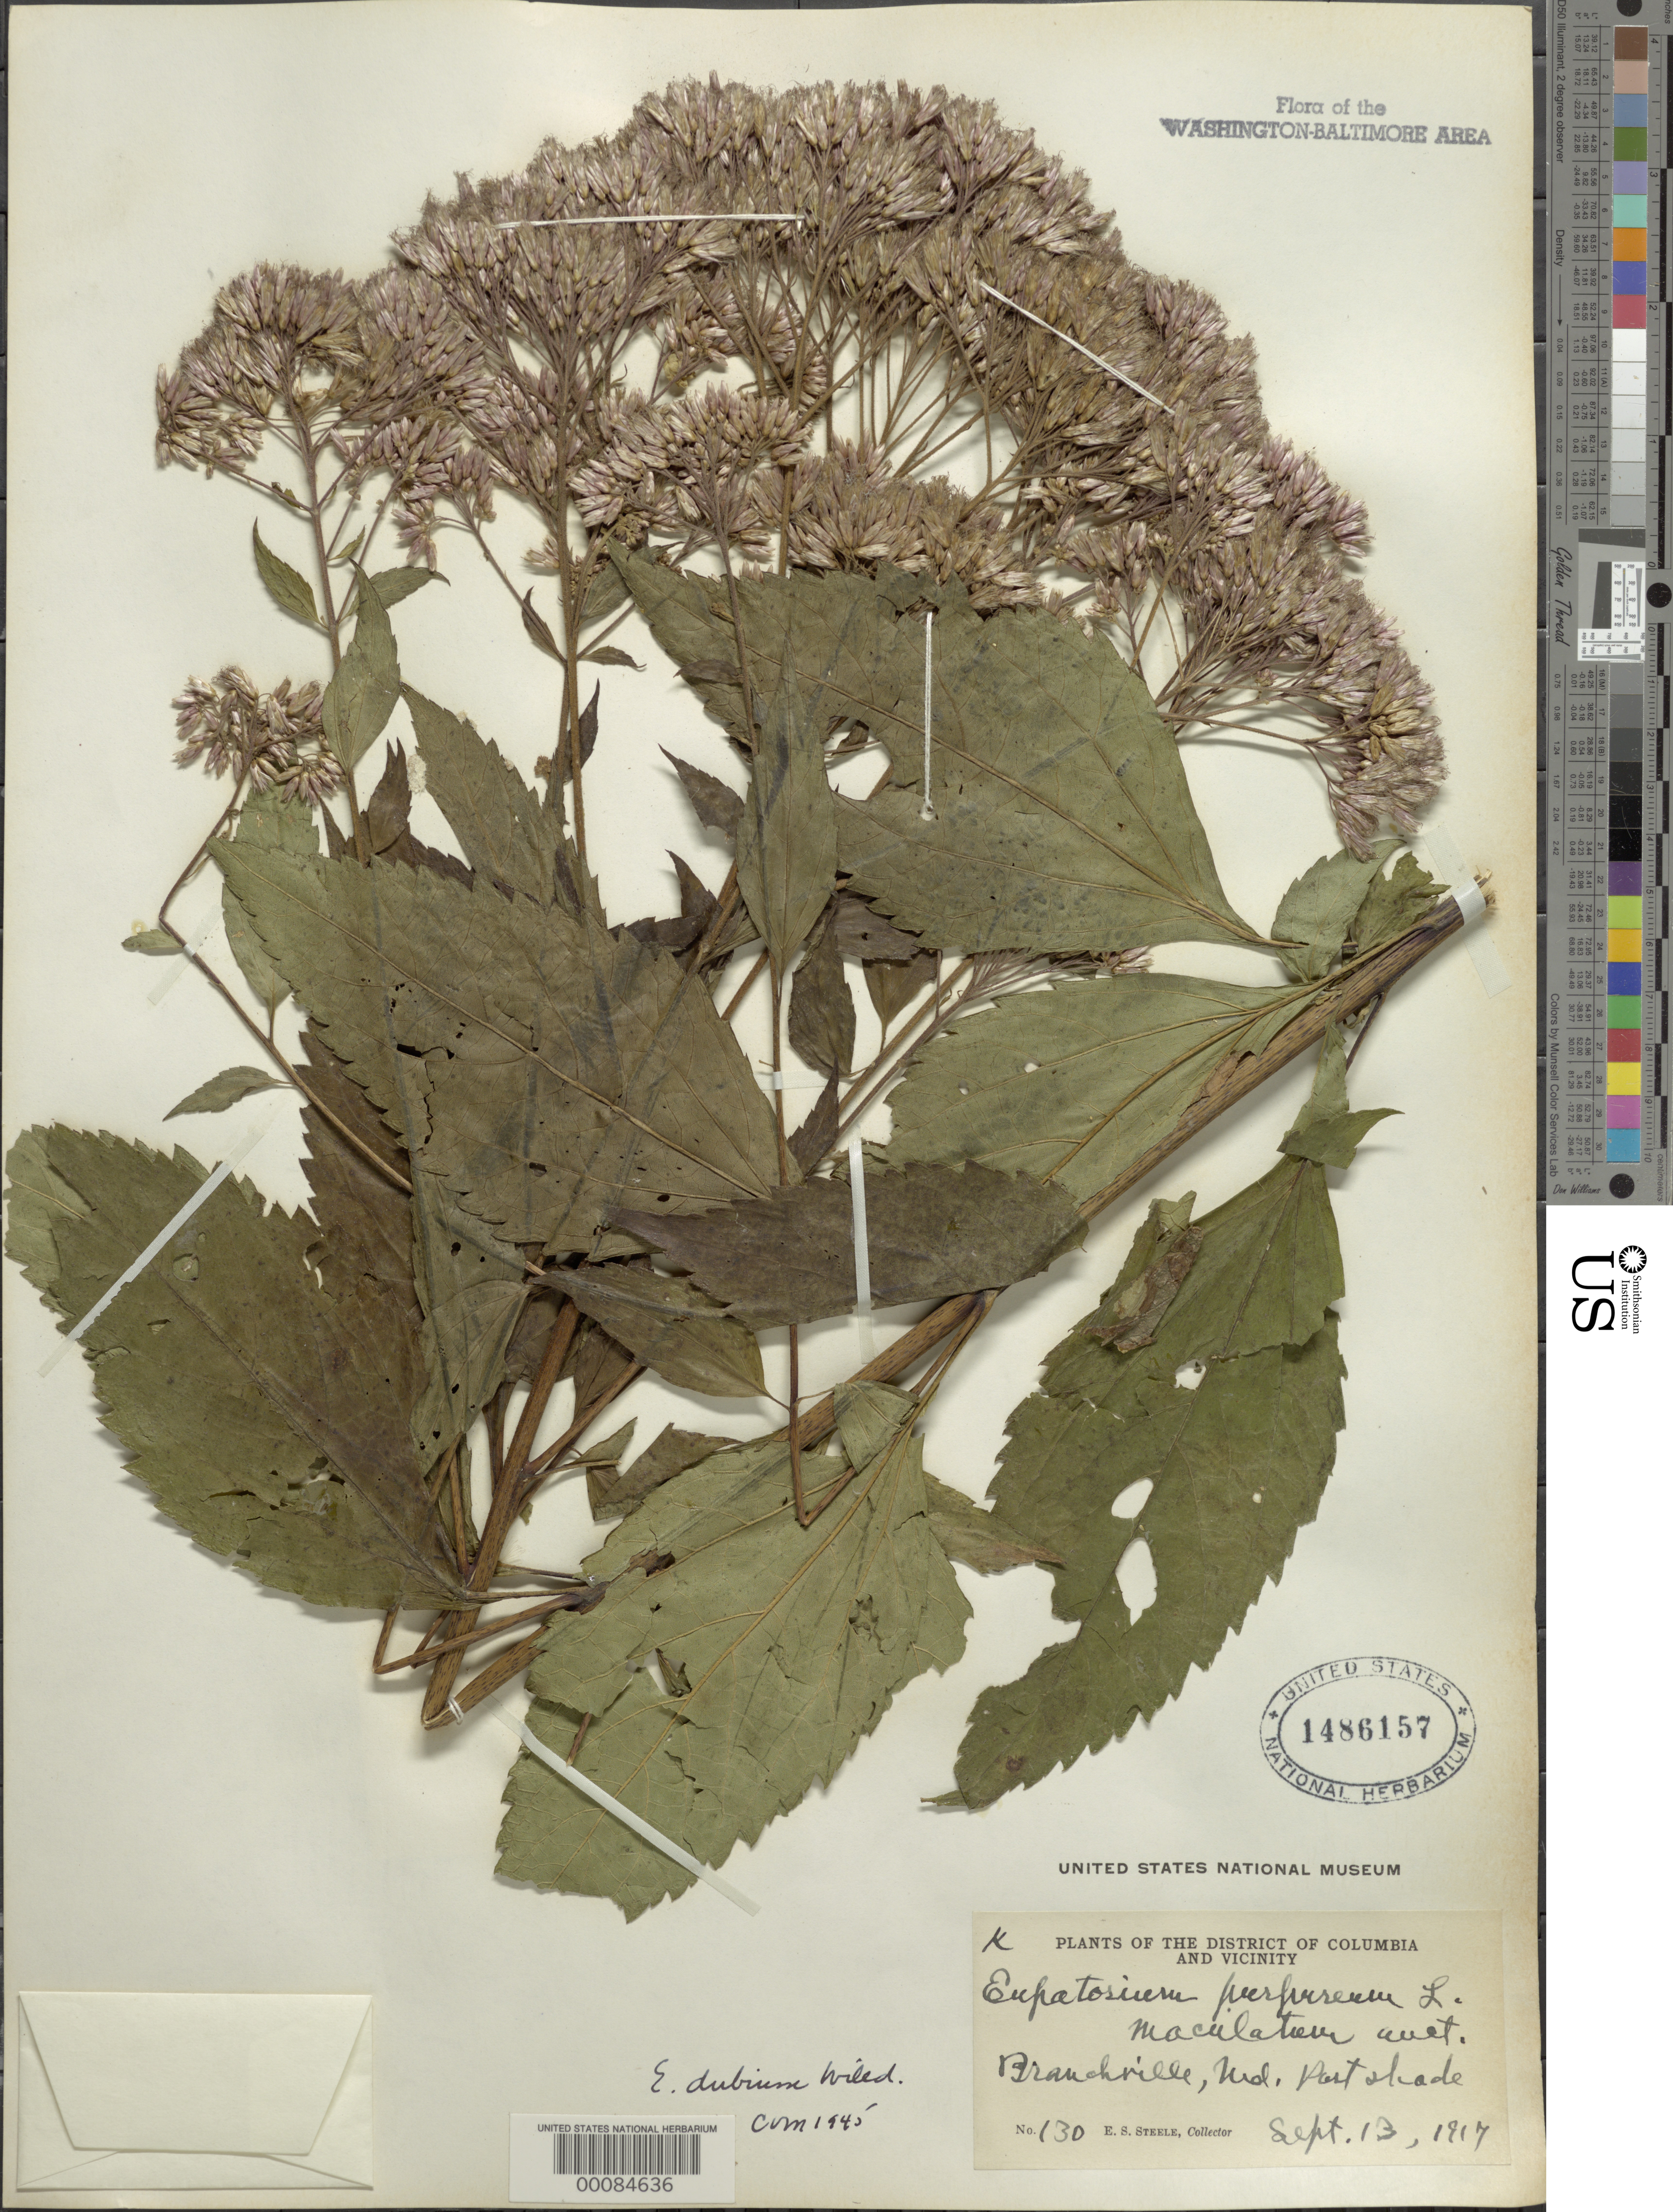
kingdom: Plantae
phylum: Tracheophyta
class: Magnoliopsida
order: Asterales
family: Asteraceae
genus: Eupatorium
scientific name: Eupatorium dubium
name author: Willd. ex Poir.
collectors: E. Steele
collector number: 130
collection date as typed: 13 Sep 1917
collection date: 1917-09-13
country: United States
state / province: Maryland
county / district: Prince George's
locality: Branchville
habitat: Part shade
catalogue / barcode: US 1486157